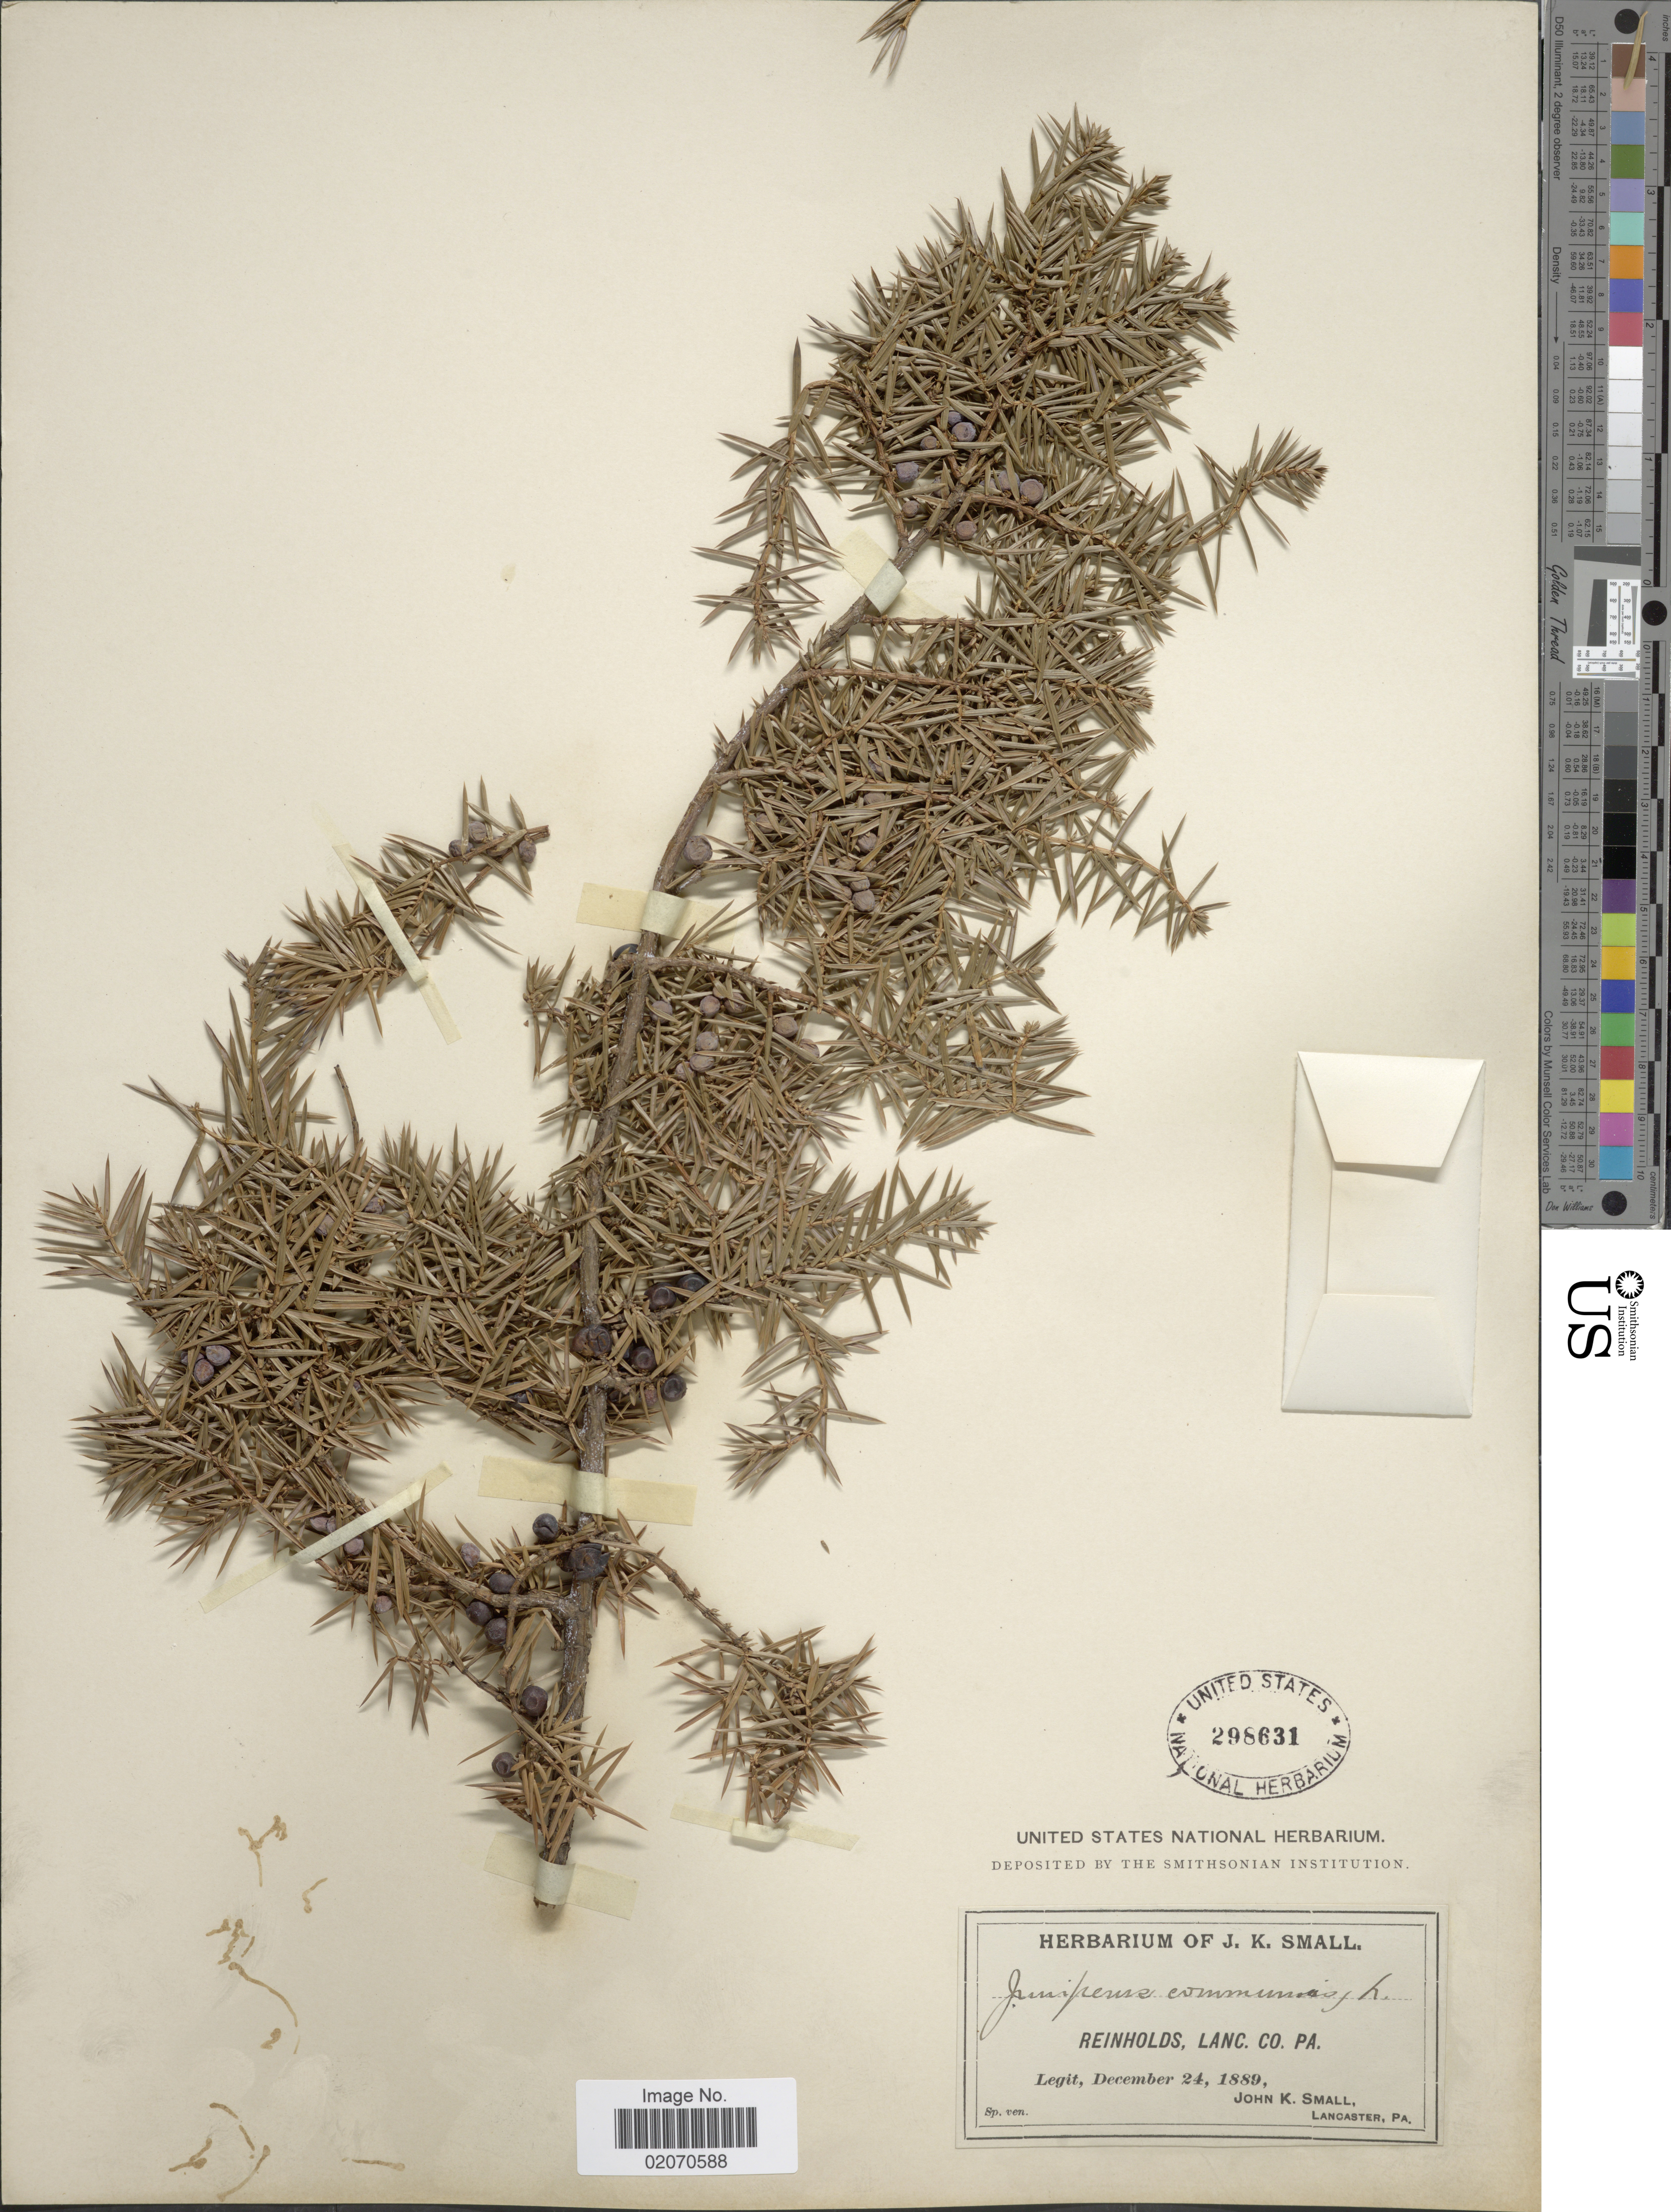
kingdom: Plantae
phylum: Tracheophyta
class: Pinopsida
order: Pinales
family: Cupressaceae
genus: Juniperus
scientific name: Juniperus communis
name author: L.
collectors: J. K. Small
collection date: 1889-12-24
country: United States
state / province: Pennsylvania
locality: Reinholds, Lanc. Co. Pa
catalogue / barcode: US 298631